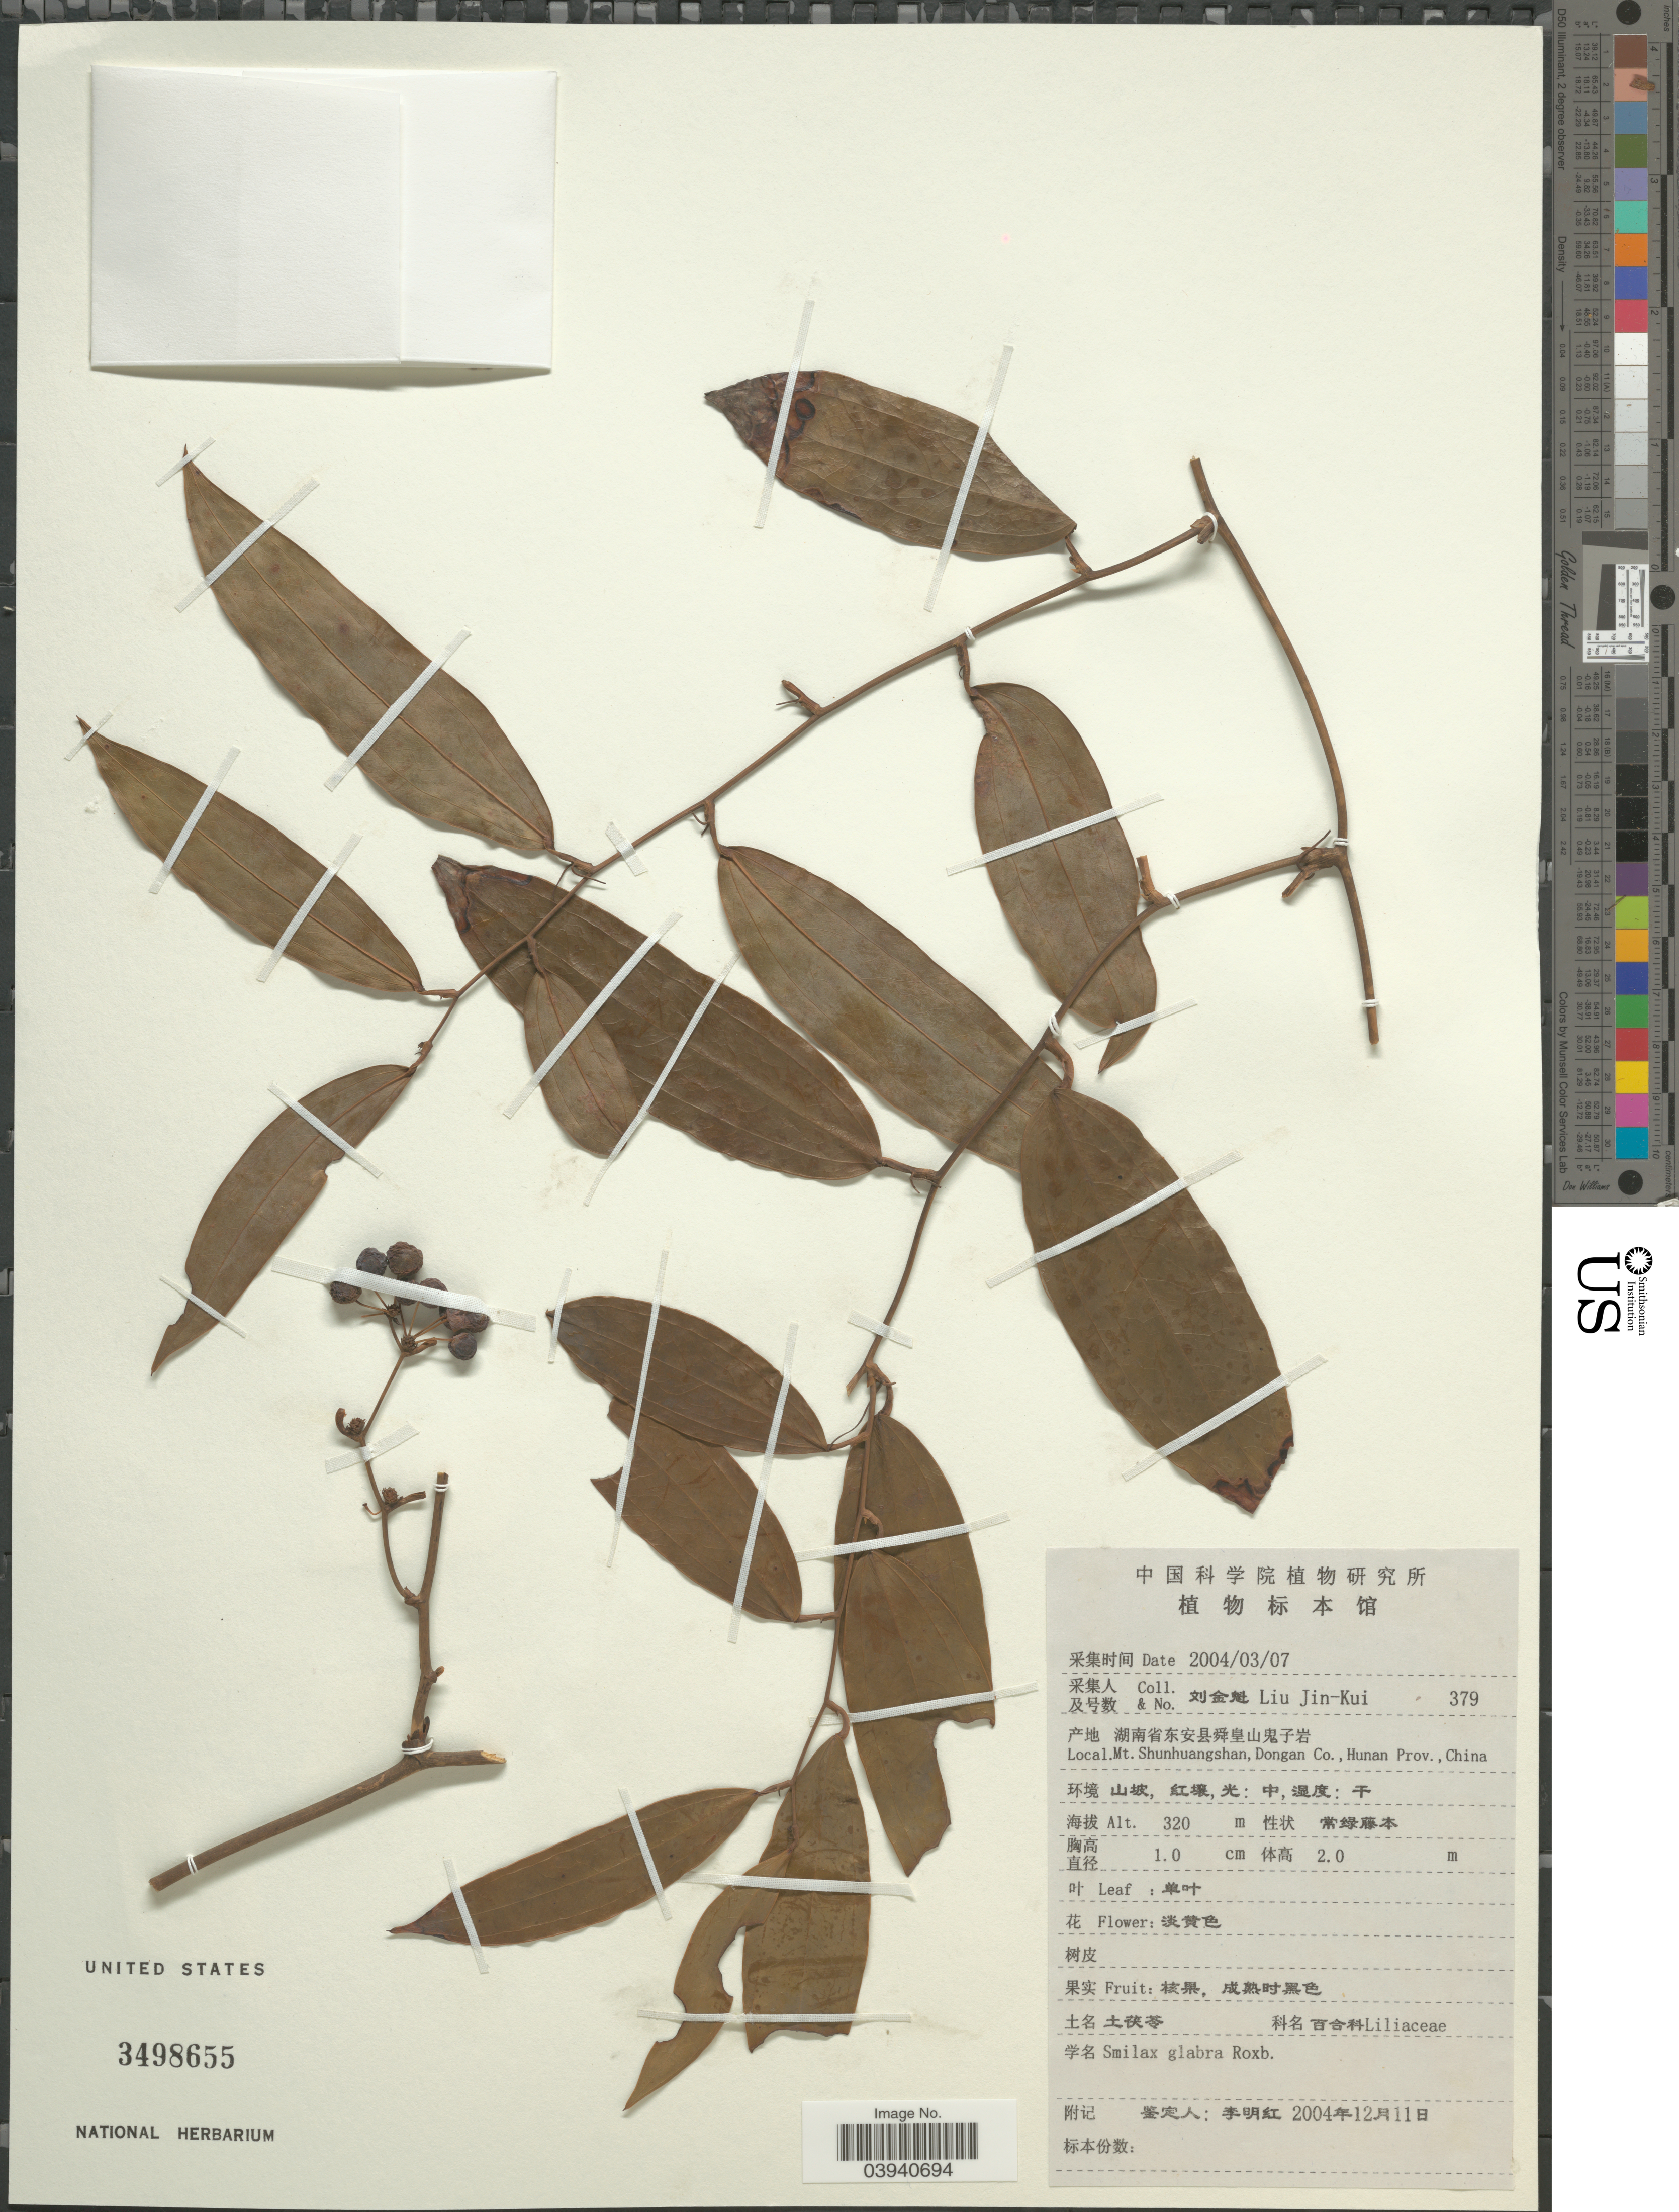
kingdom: Plantae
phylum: Tracheophyta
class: Liliopsida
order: Liliales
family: Smilacaceae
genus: Smilax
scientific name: Smilax glabra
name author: Roxb.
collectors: Liu Jin-Kui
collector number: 379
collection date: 2004-03-07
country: China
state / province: Hunan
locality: Mt. Shunhuangshan, Dongan Co.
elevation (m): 320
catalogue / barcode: US 3498655